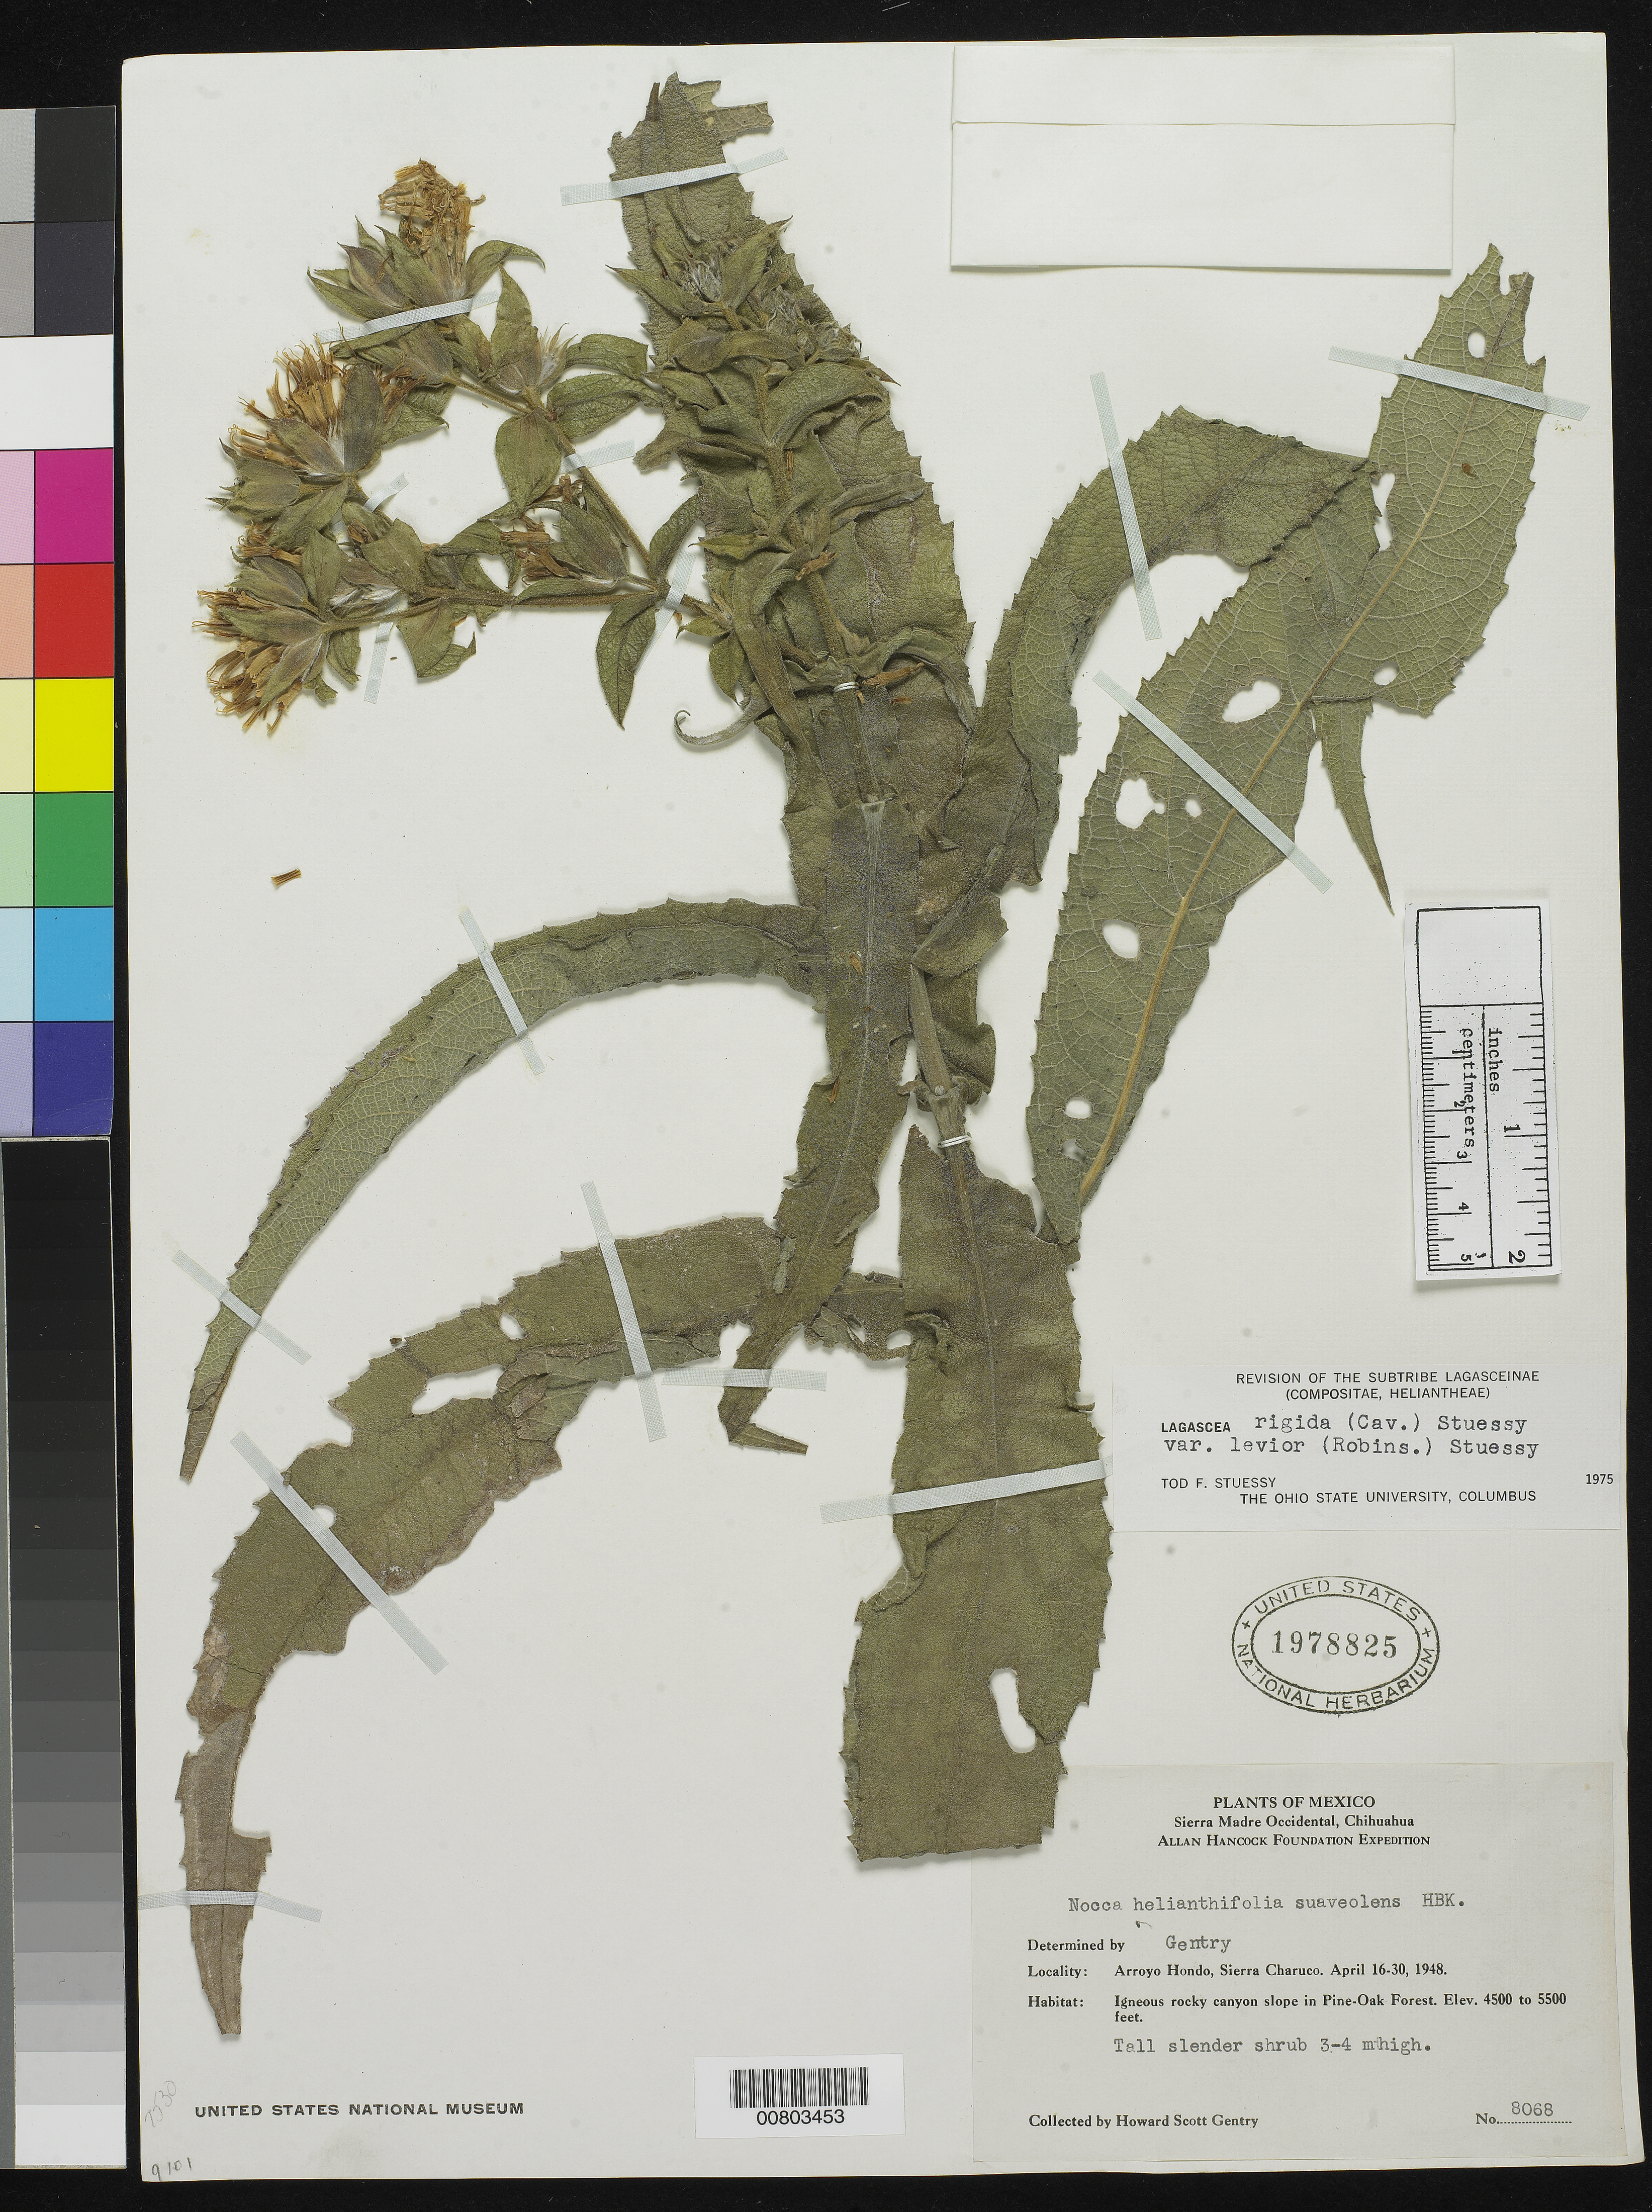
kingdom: Plantae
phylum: Tracheophyta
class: Magnoliopsida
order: Asterales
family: Asteraceae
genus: Lagascea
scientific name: Lagascea rigida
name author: Cav.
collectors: H. S. Gentry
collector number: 8068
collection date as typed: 16 Apr 1948 to 30 Apr 1948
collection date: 1948-04-16/1948-04-30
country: Mexico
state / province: Chihuahua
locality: Arroyo Hondo, Sierra Charuco, Chihuahua.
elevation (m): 1372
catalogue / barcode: US 1978825